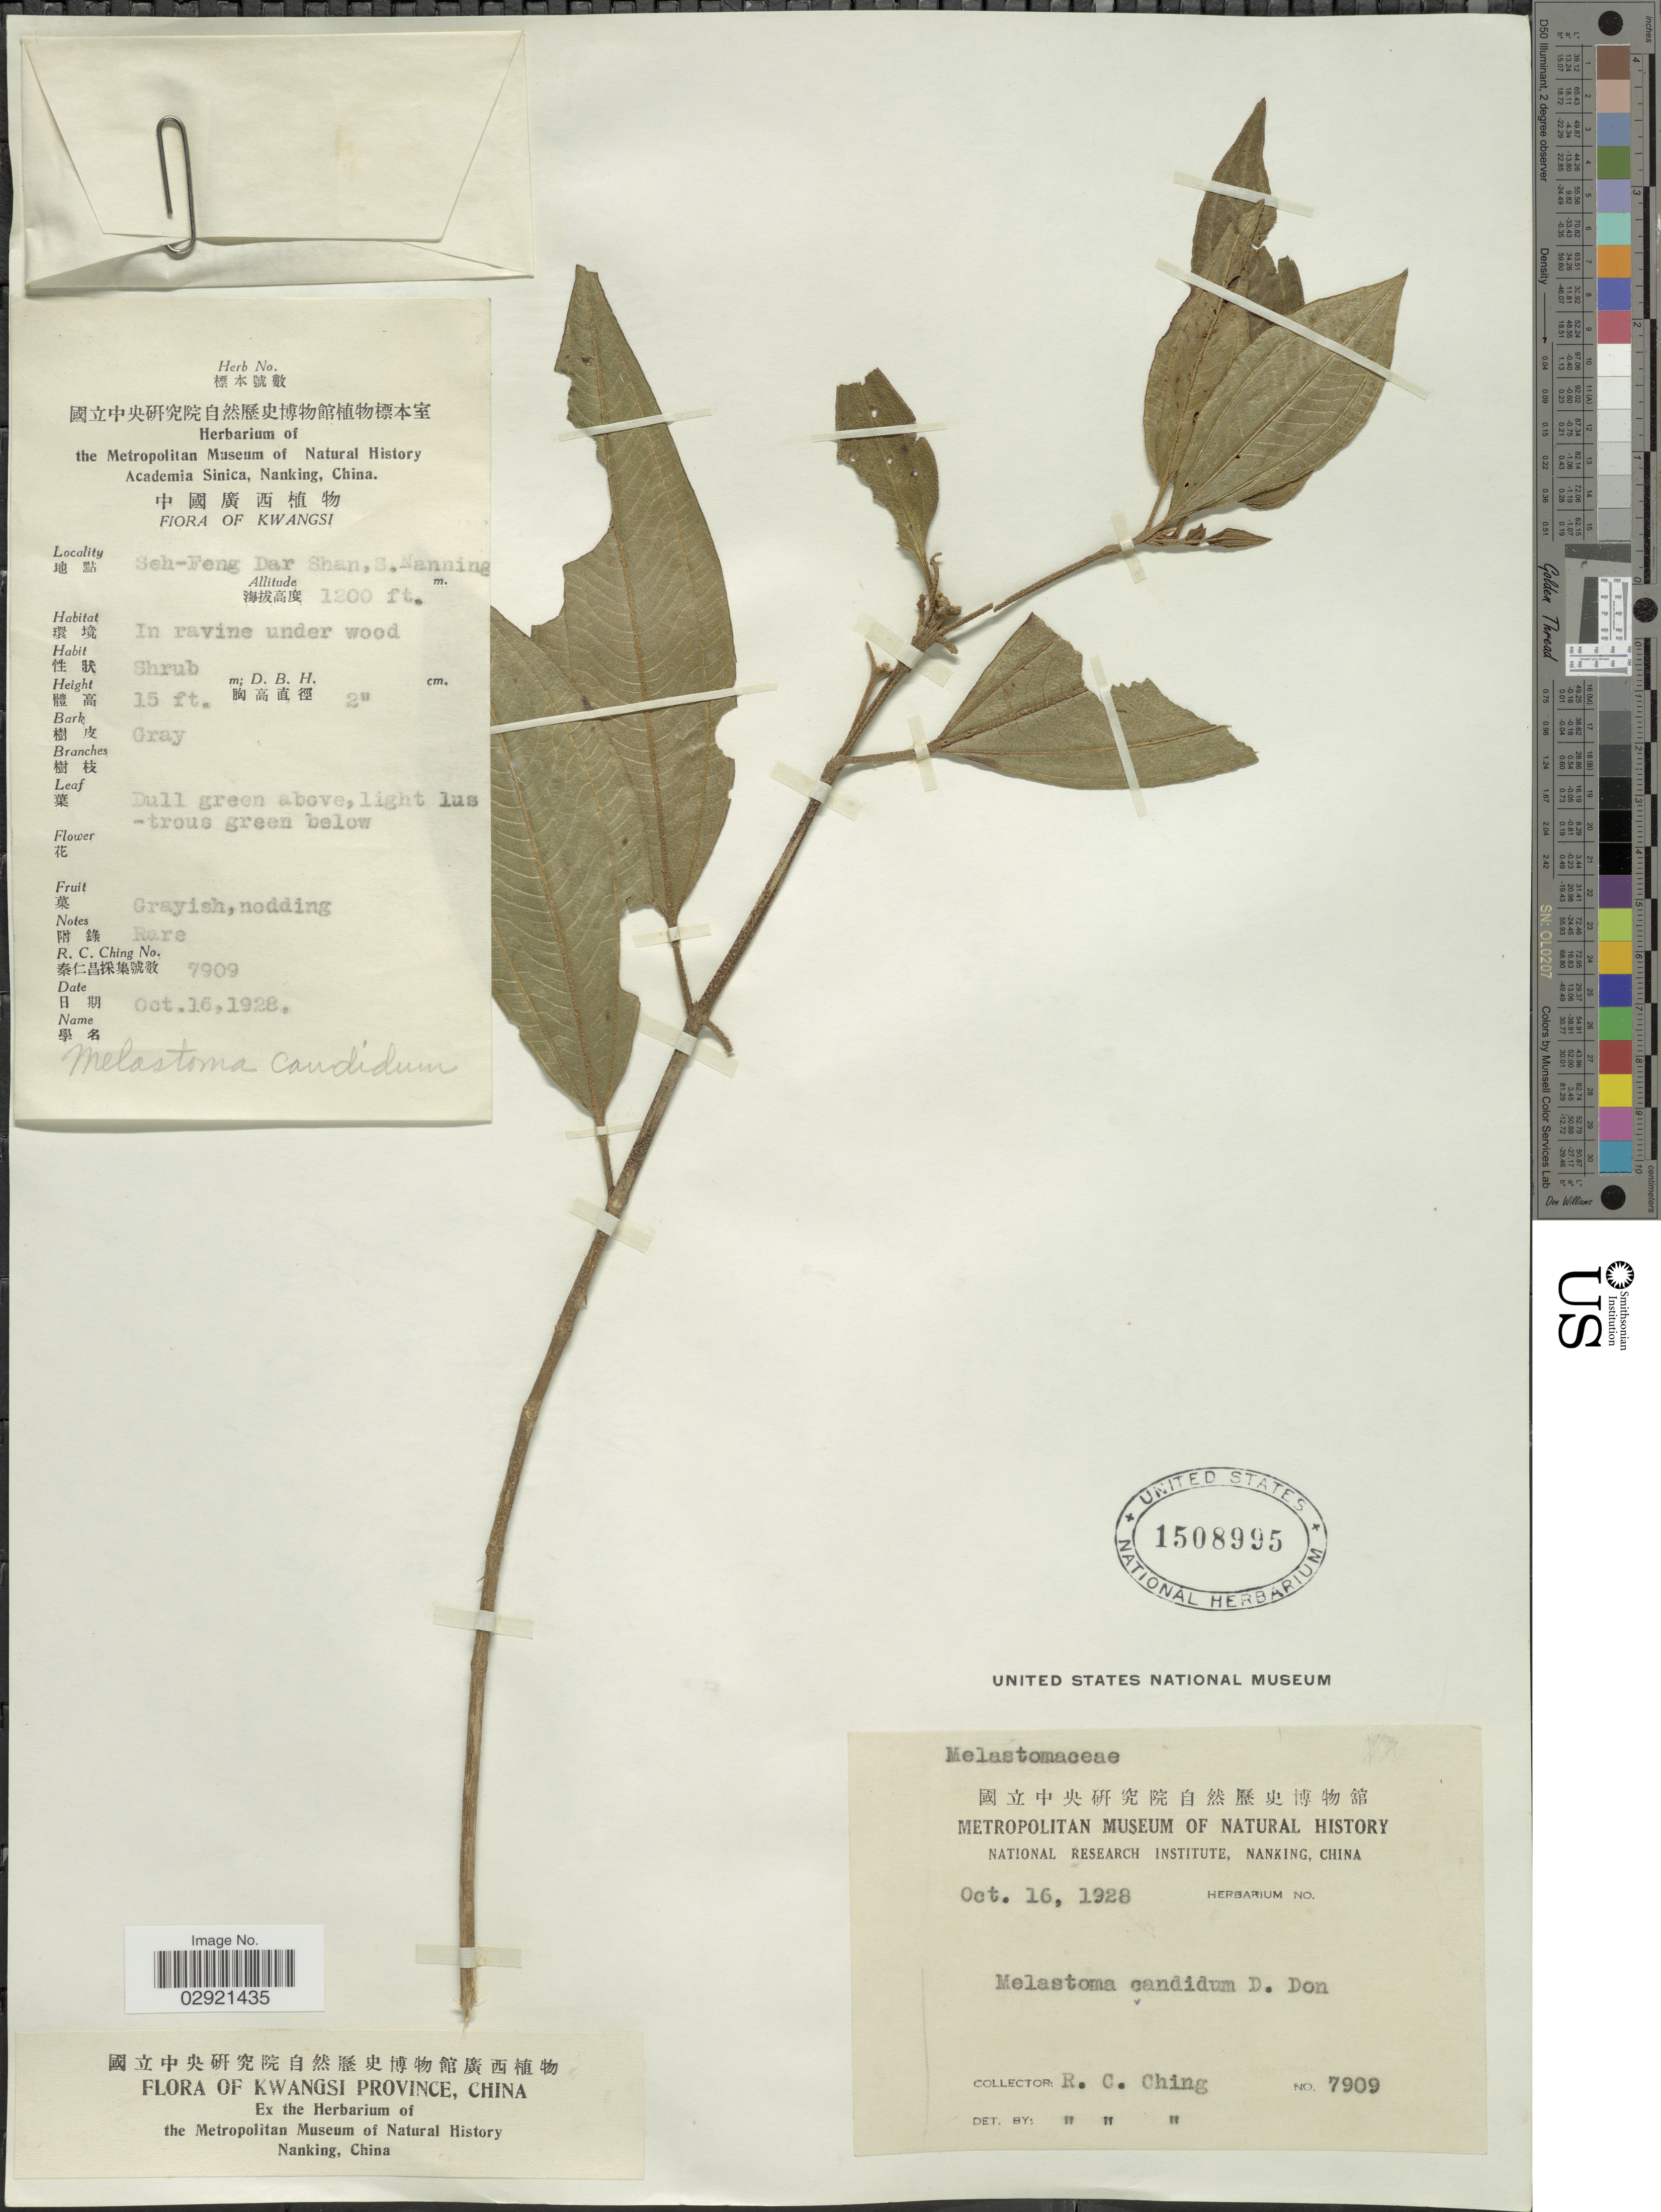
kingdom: Plantae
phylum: Tracheophyta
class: Magnoliopsida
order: Myrtales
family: Melastomataceae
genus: Melastoma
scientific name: Melastoma candidum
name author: D. Don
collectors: R. C. Ching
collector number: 1909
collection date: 1928-10-16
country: China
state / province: Guangxi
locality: Kwangsi Province. Seh-Feng Dar Shan, S. Nanning.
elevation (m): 366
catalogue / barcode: US 1508995